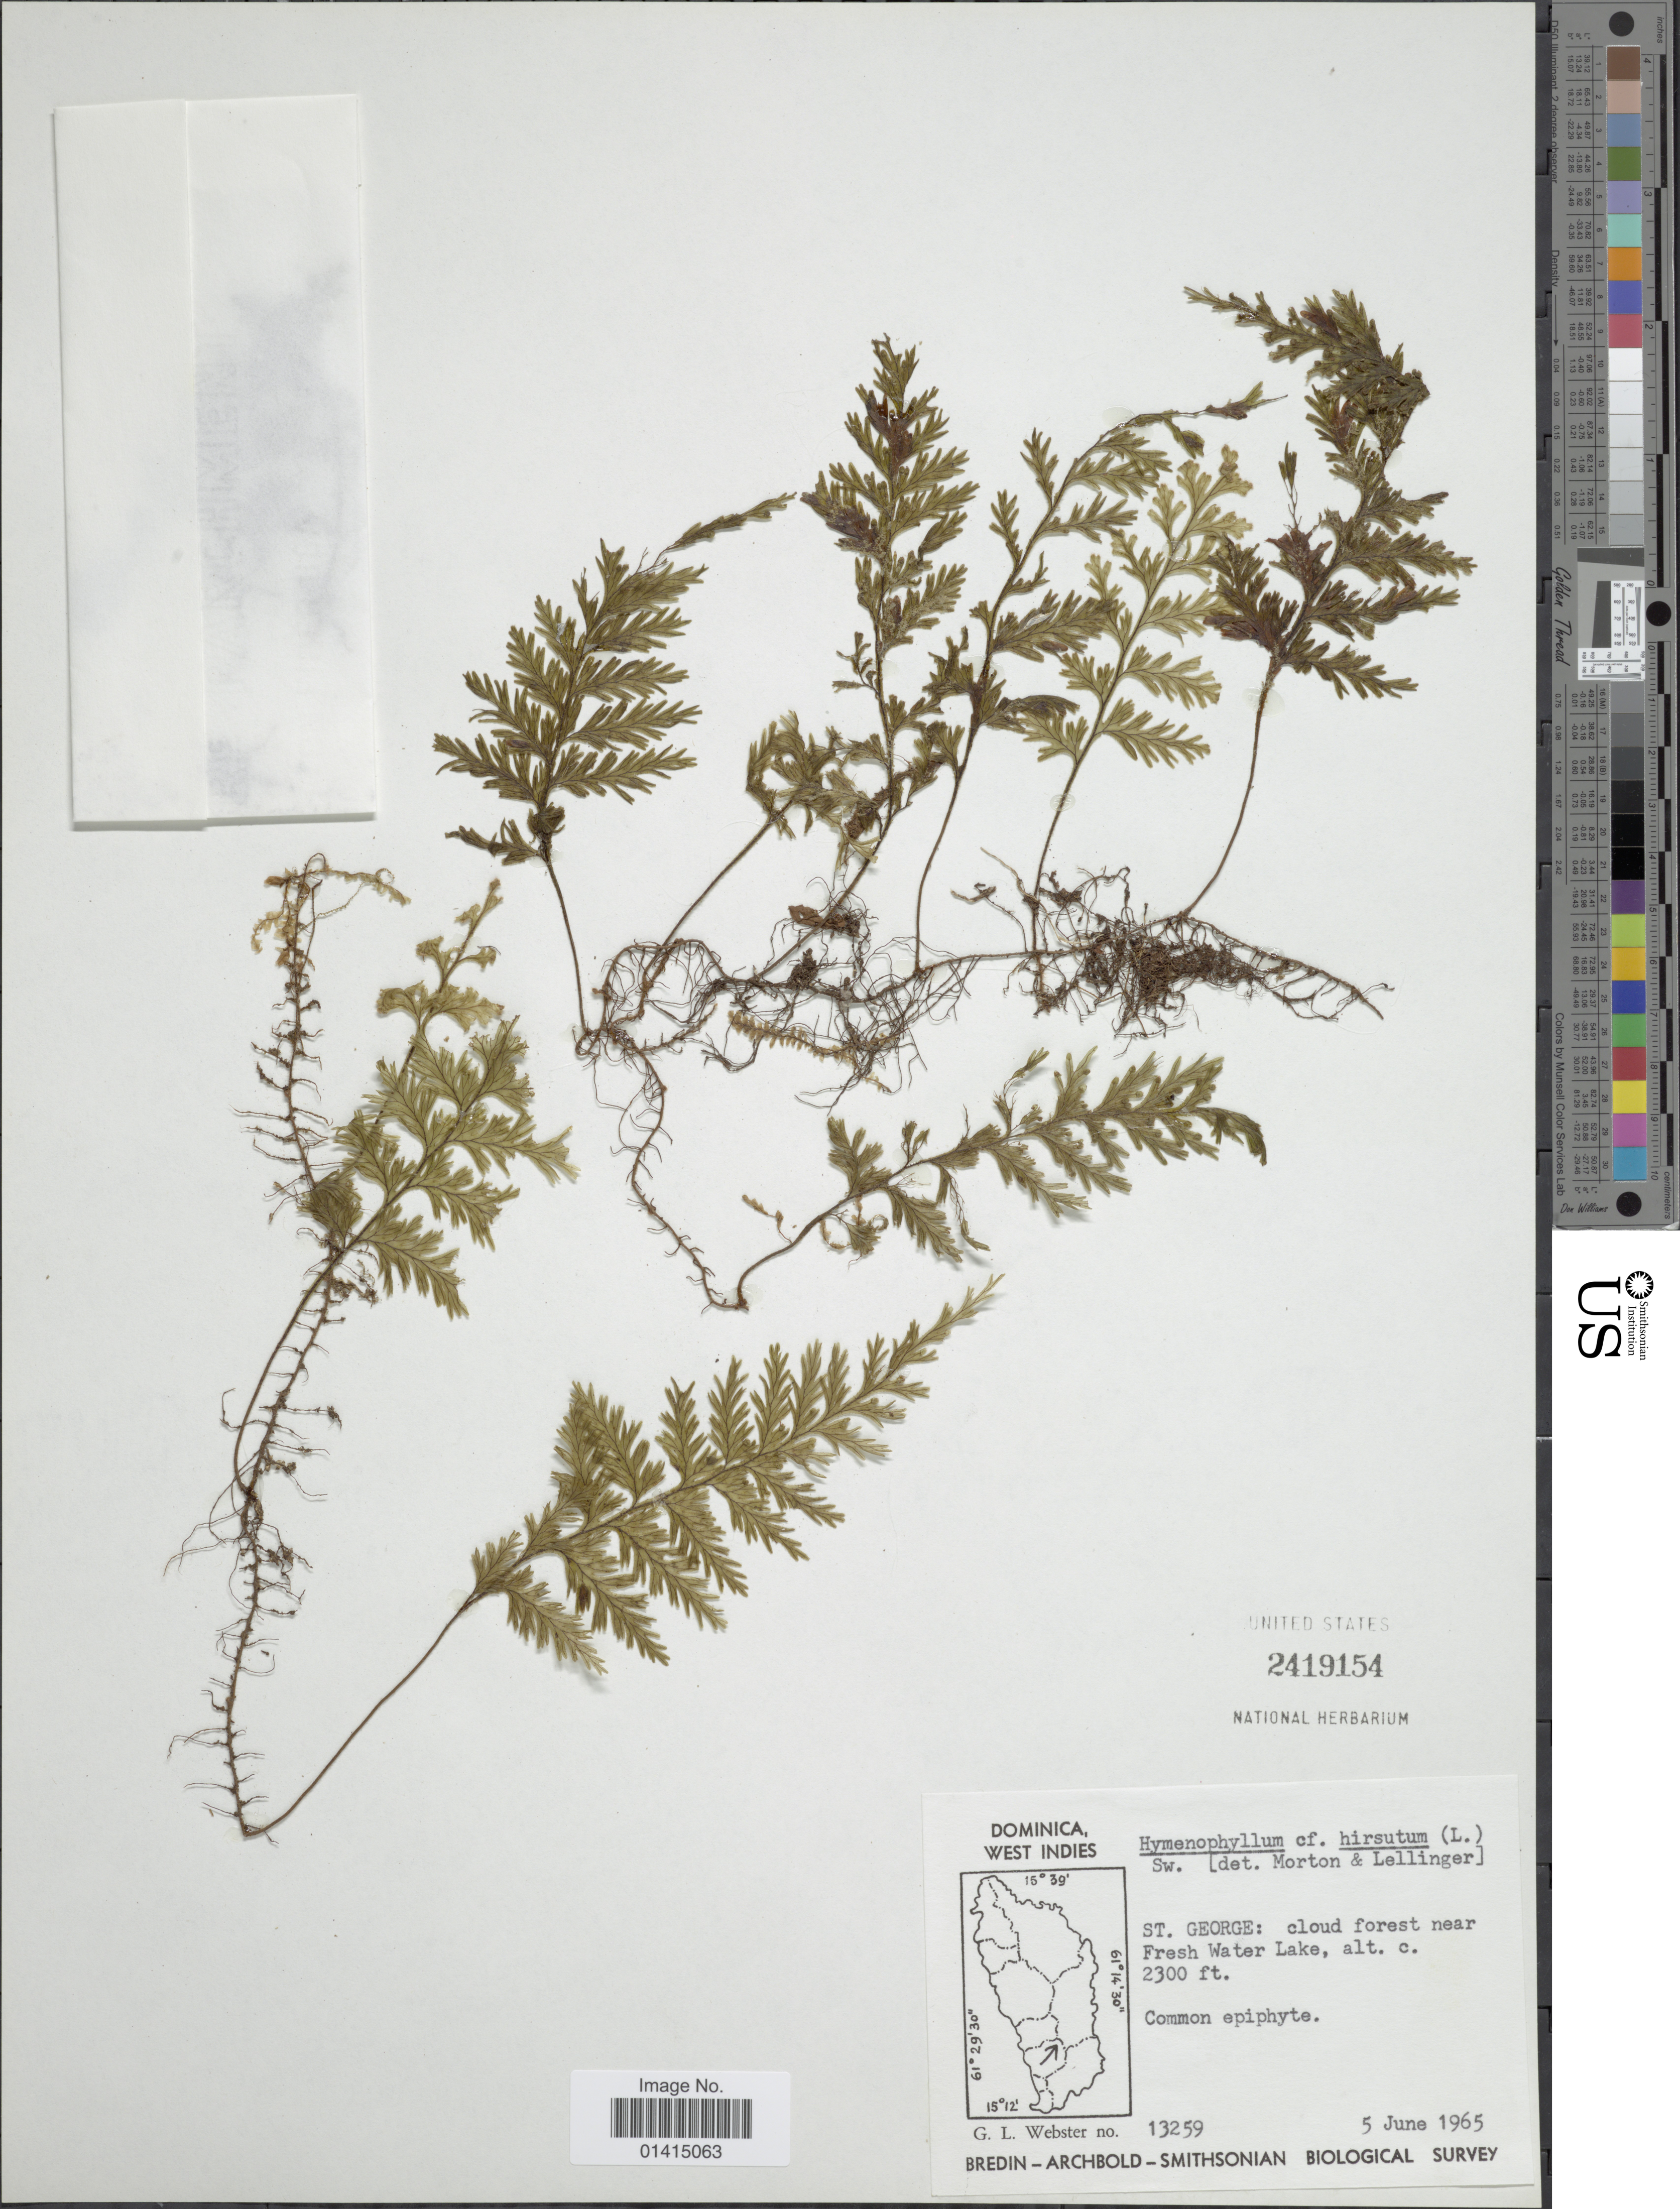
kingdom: Plantae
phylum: Tracheophyta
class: Polypodiopsida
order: Hymenophyllales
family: Hymenophyllaceae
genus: Hymenophyllum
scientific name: Hymenophyllum hirtellum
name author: Sw. in Schrad.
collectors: G. L. Webster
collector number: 13259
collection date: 1965-06-05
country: Dominica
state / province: St. George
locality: Dominica West Indies, St. George: cloud forest near fresh Water Lake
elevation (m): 701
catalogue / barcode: US 2419154